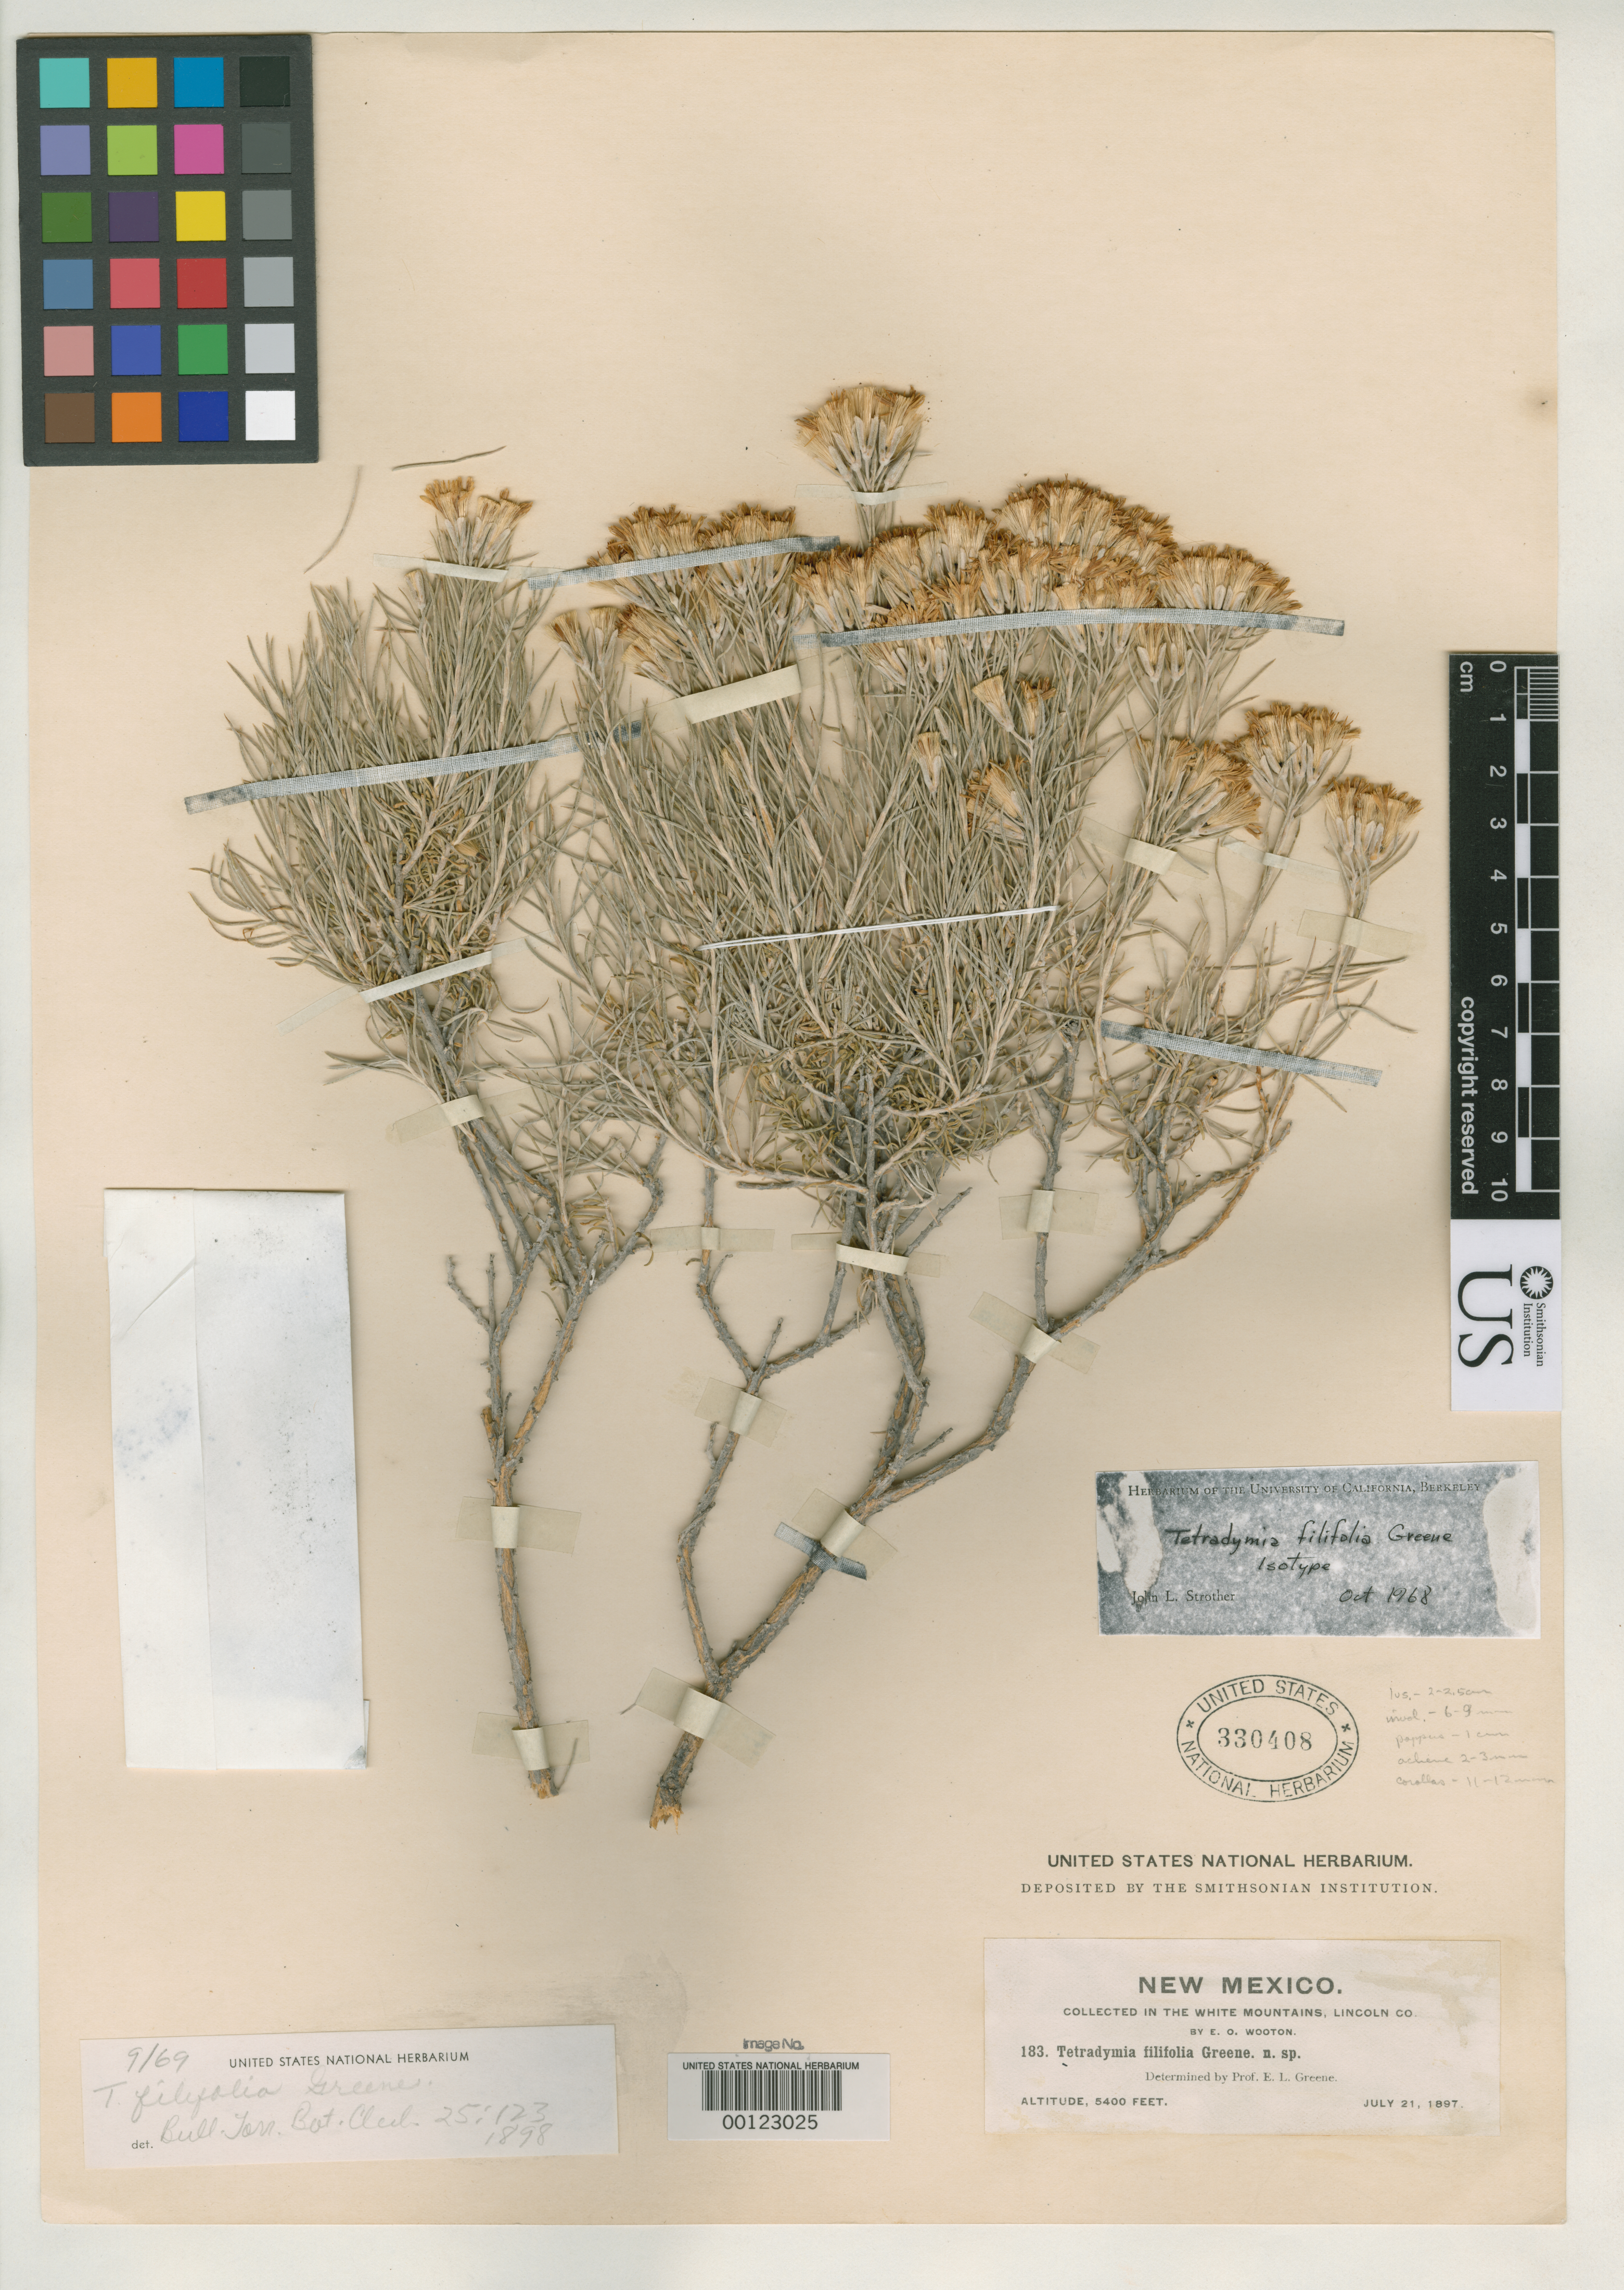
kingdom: Plantae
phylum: Tracheophyta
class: Magnoliopsida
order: Asterales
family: Asteraceae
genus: Tetradymia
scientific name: Tetradymia filifolia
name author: Greene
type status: Isotype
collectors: E. O. Wooton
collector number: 183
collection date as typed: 21 Jul 1897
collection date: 1897-07-21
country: United States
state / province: New Mexico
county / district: Lincoln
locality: White Mountains; alt. 5400 ft.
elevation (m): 1646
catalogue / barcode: US 330408